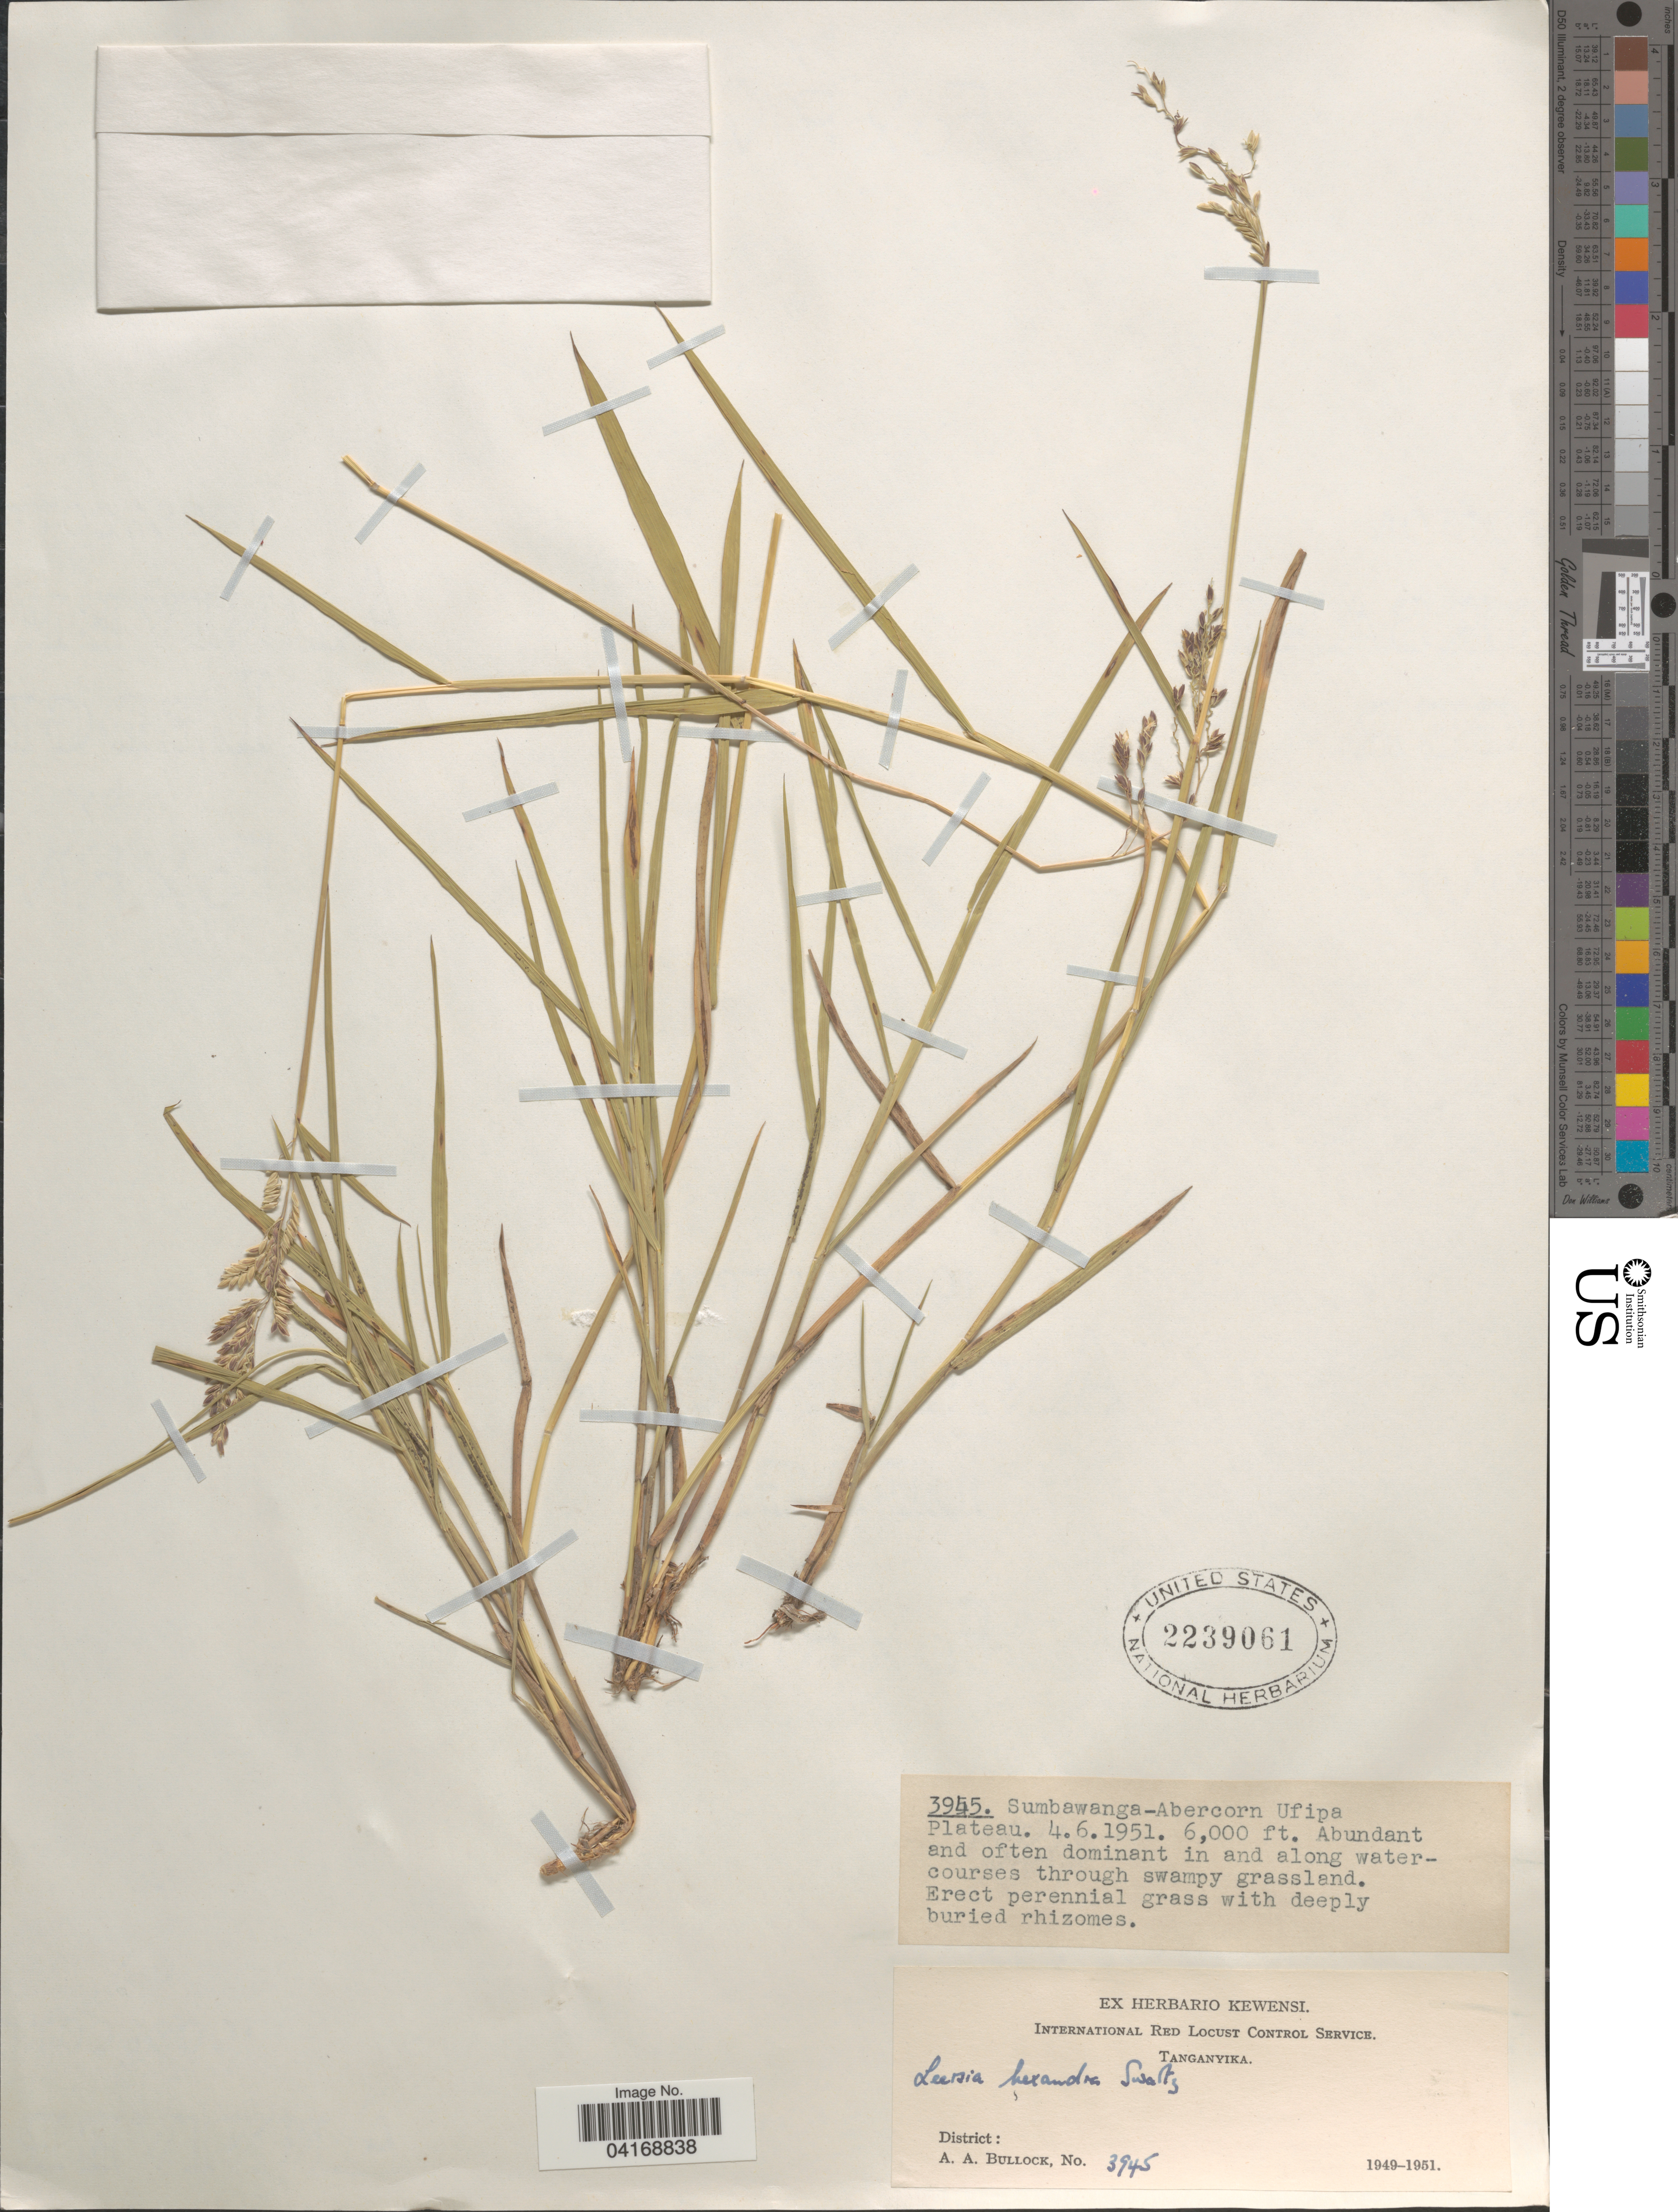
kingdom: Plantae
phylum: Tracheophyta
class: Liliopsida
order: Poales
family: Poaceae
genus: Leersia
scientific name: Leersia hexandra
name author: Sw.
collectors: A. Bullock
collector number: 3945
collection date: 1951-06-04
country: Tanzania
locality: Sumbawanga-Abercorn Ufipa Plateau.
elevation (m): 1829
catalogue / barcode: US 2239061